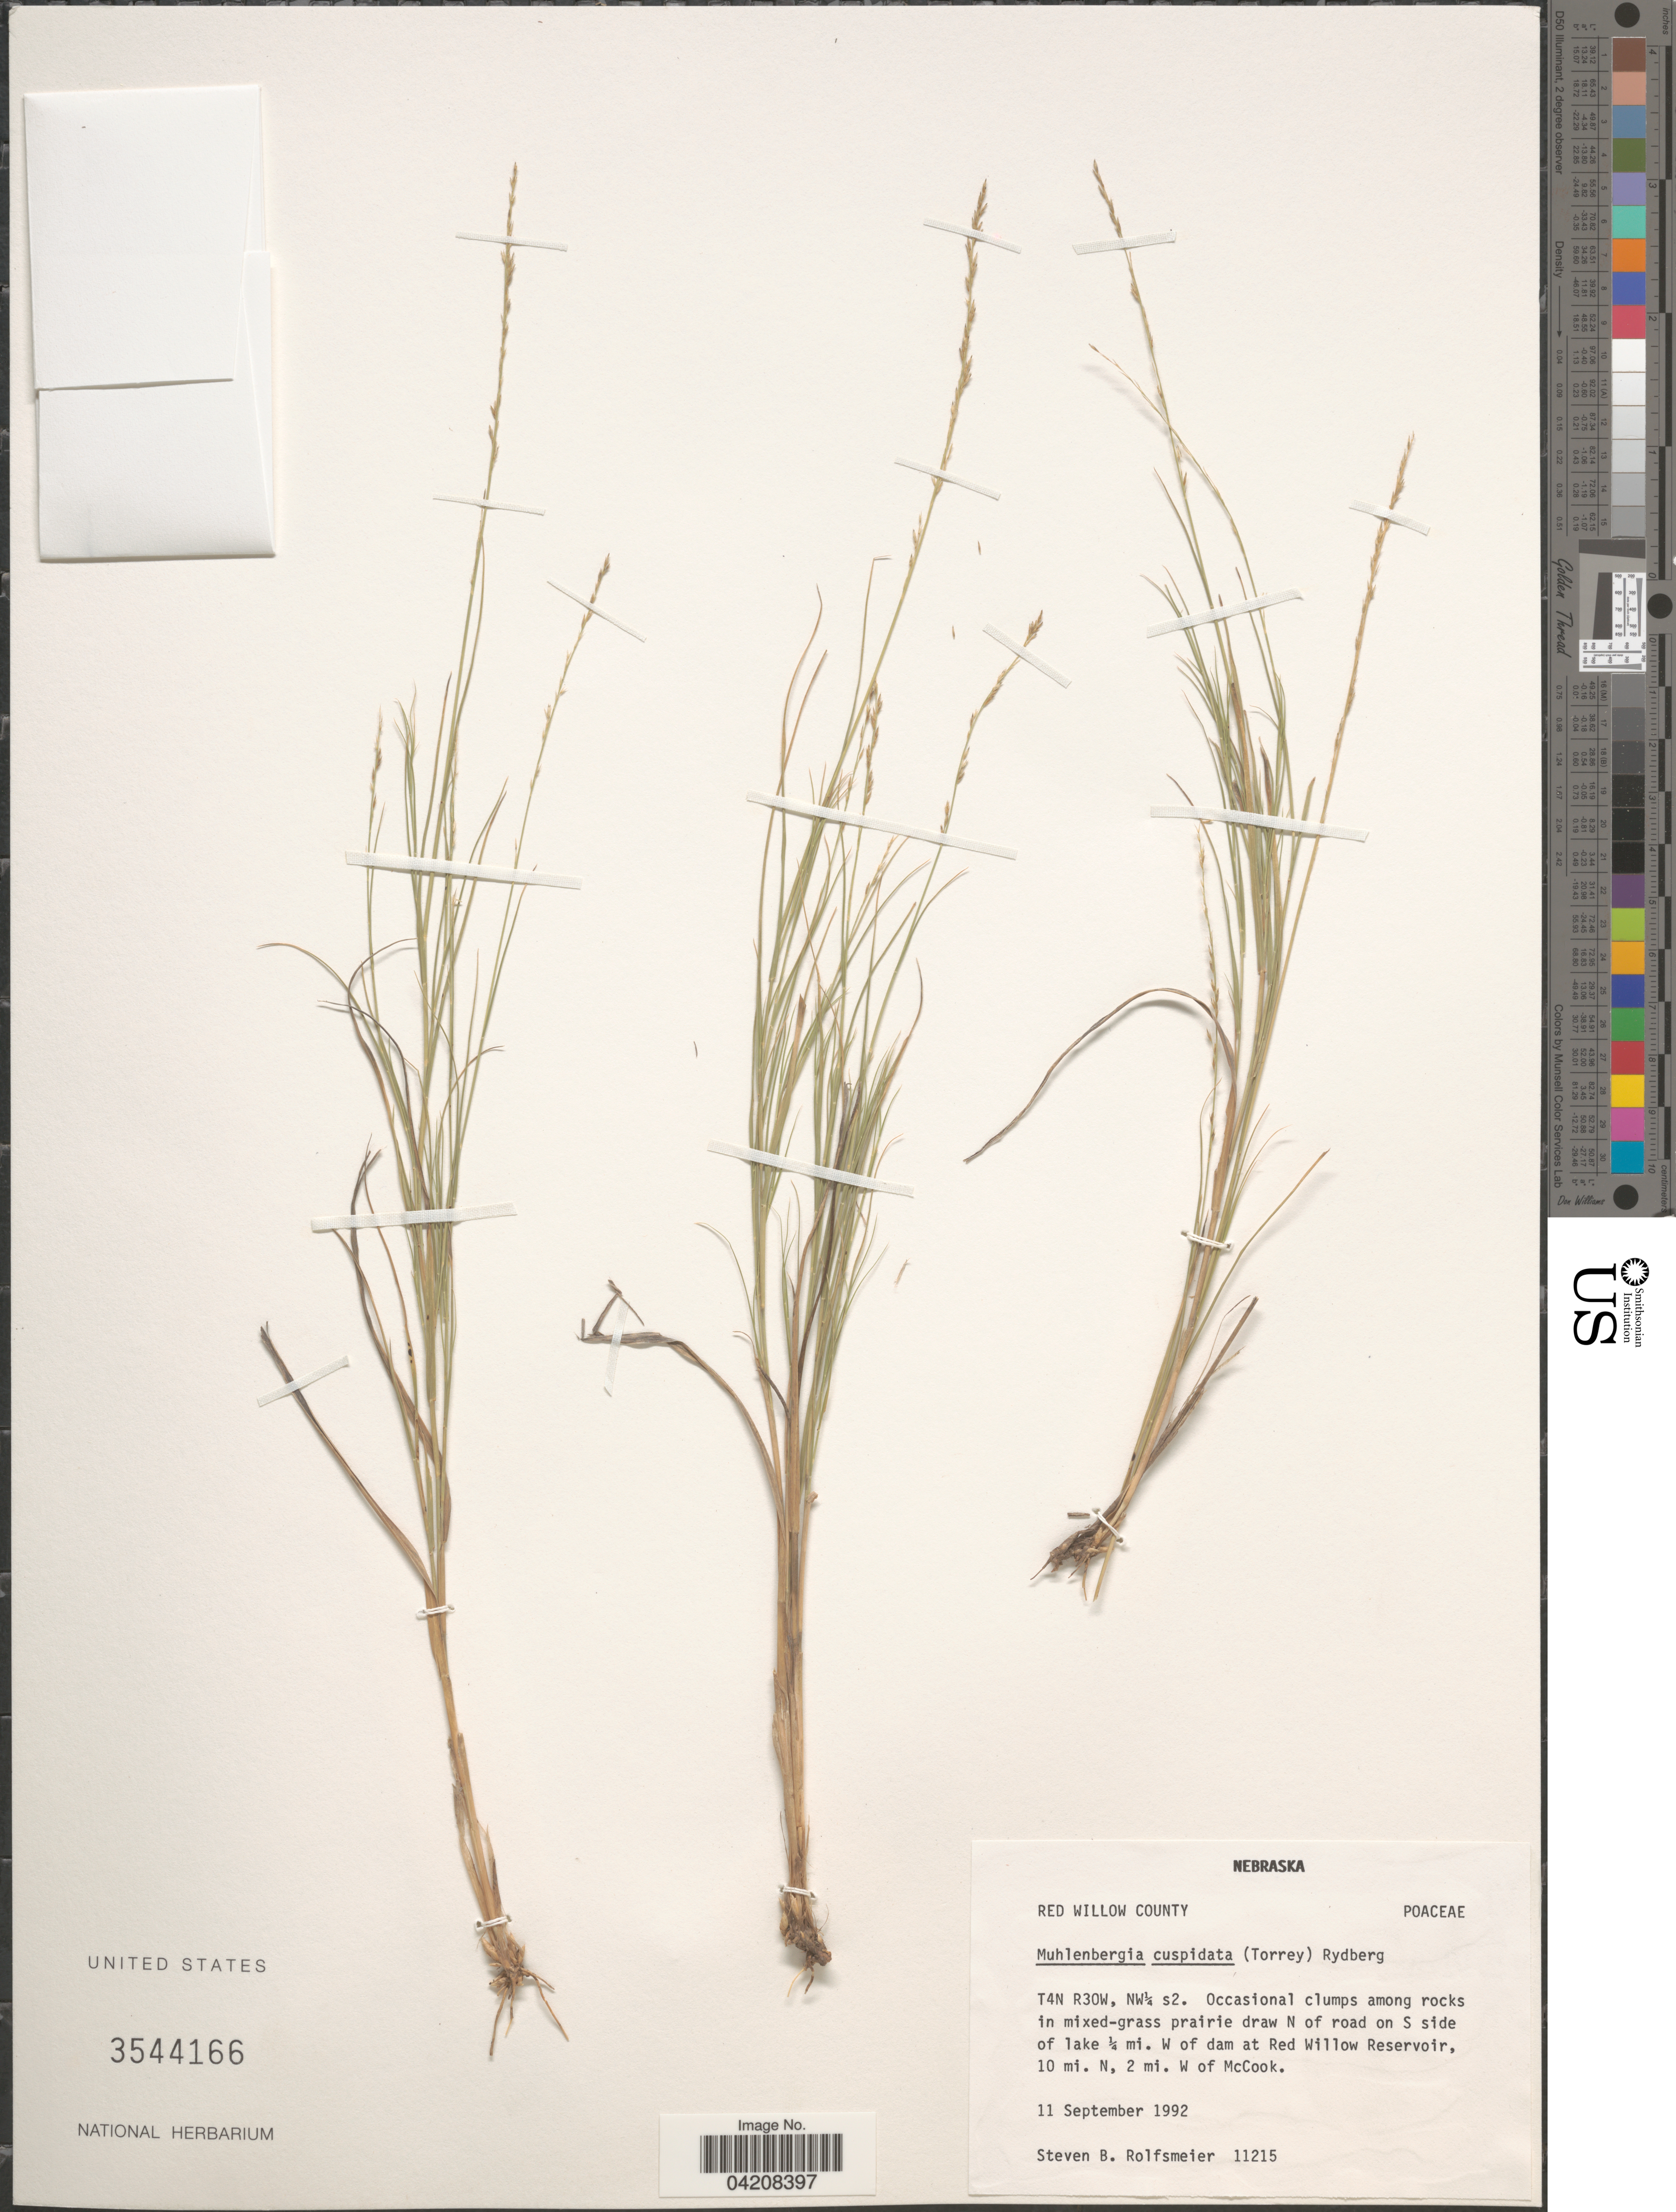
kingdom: Plantae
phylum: Tracheophyta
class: Liliopsida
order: Poales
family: Poaceae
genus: Muhlenbergia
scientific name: Muhlenbergia cuspidata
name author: (Torr. ex Hook.) Rydb.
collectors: S. Rolfsmeier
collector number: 11215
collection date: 1992-09-11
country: United States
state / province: Nebraska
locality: Red Willow County. T4N R30W, NW¼ s2. Occasional clumps among rocks in mixed-grass prairie draw N of road on S side of lake ¼ mi. W of dam at Red Willow Reservoir, 10 mi. N, 2 mi. W of McCook.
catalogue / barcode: US 3544166